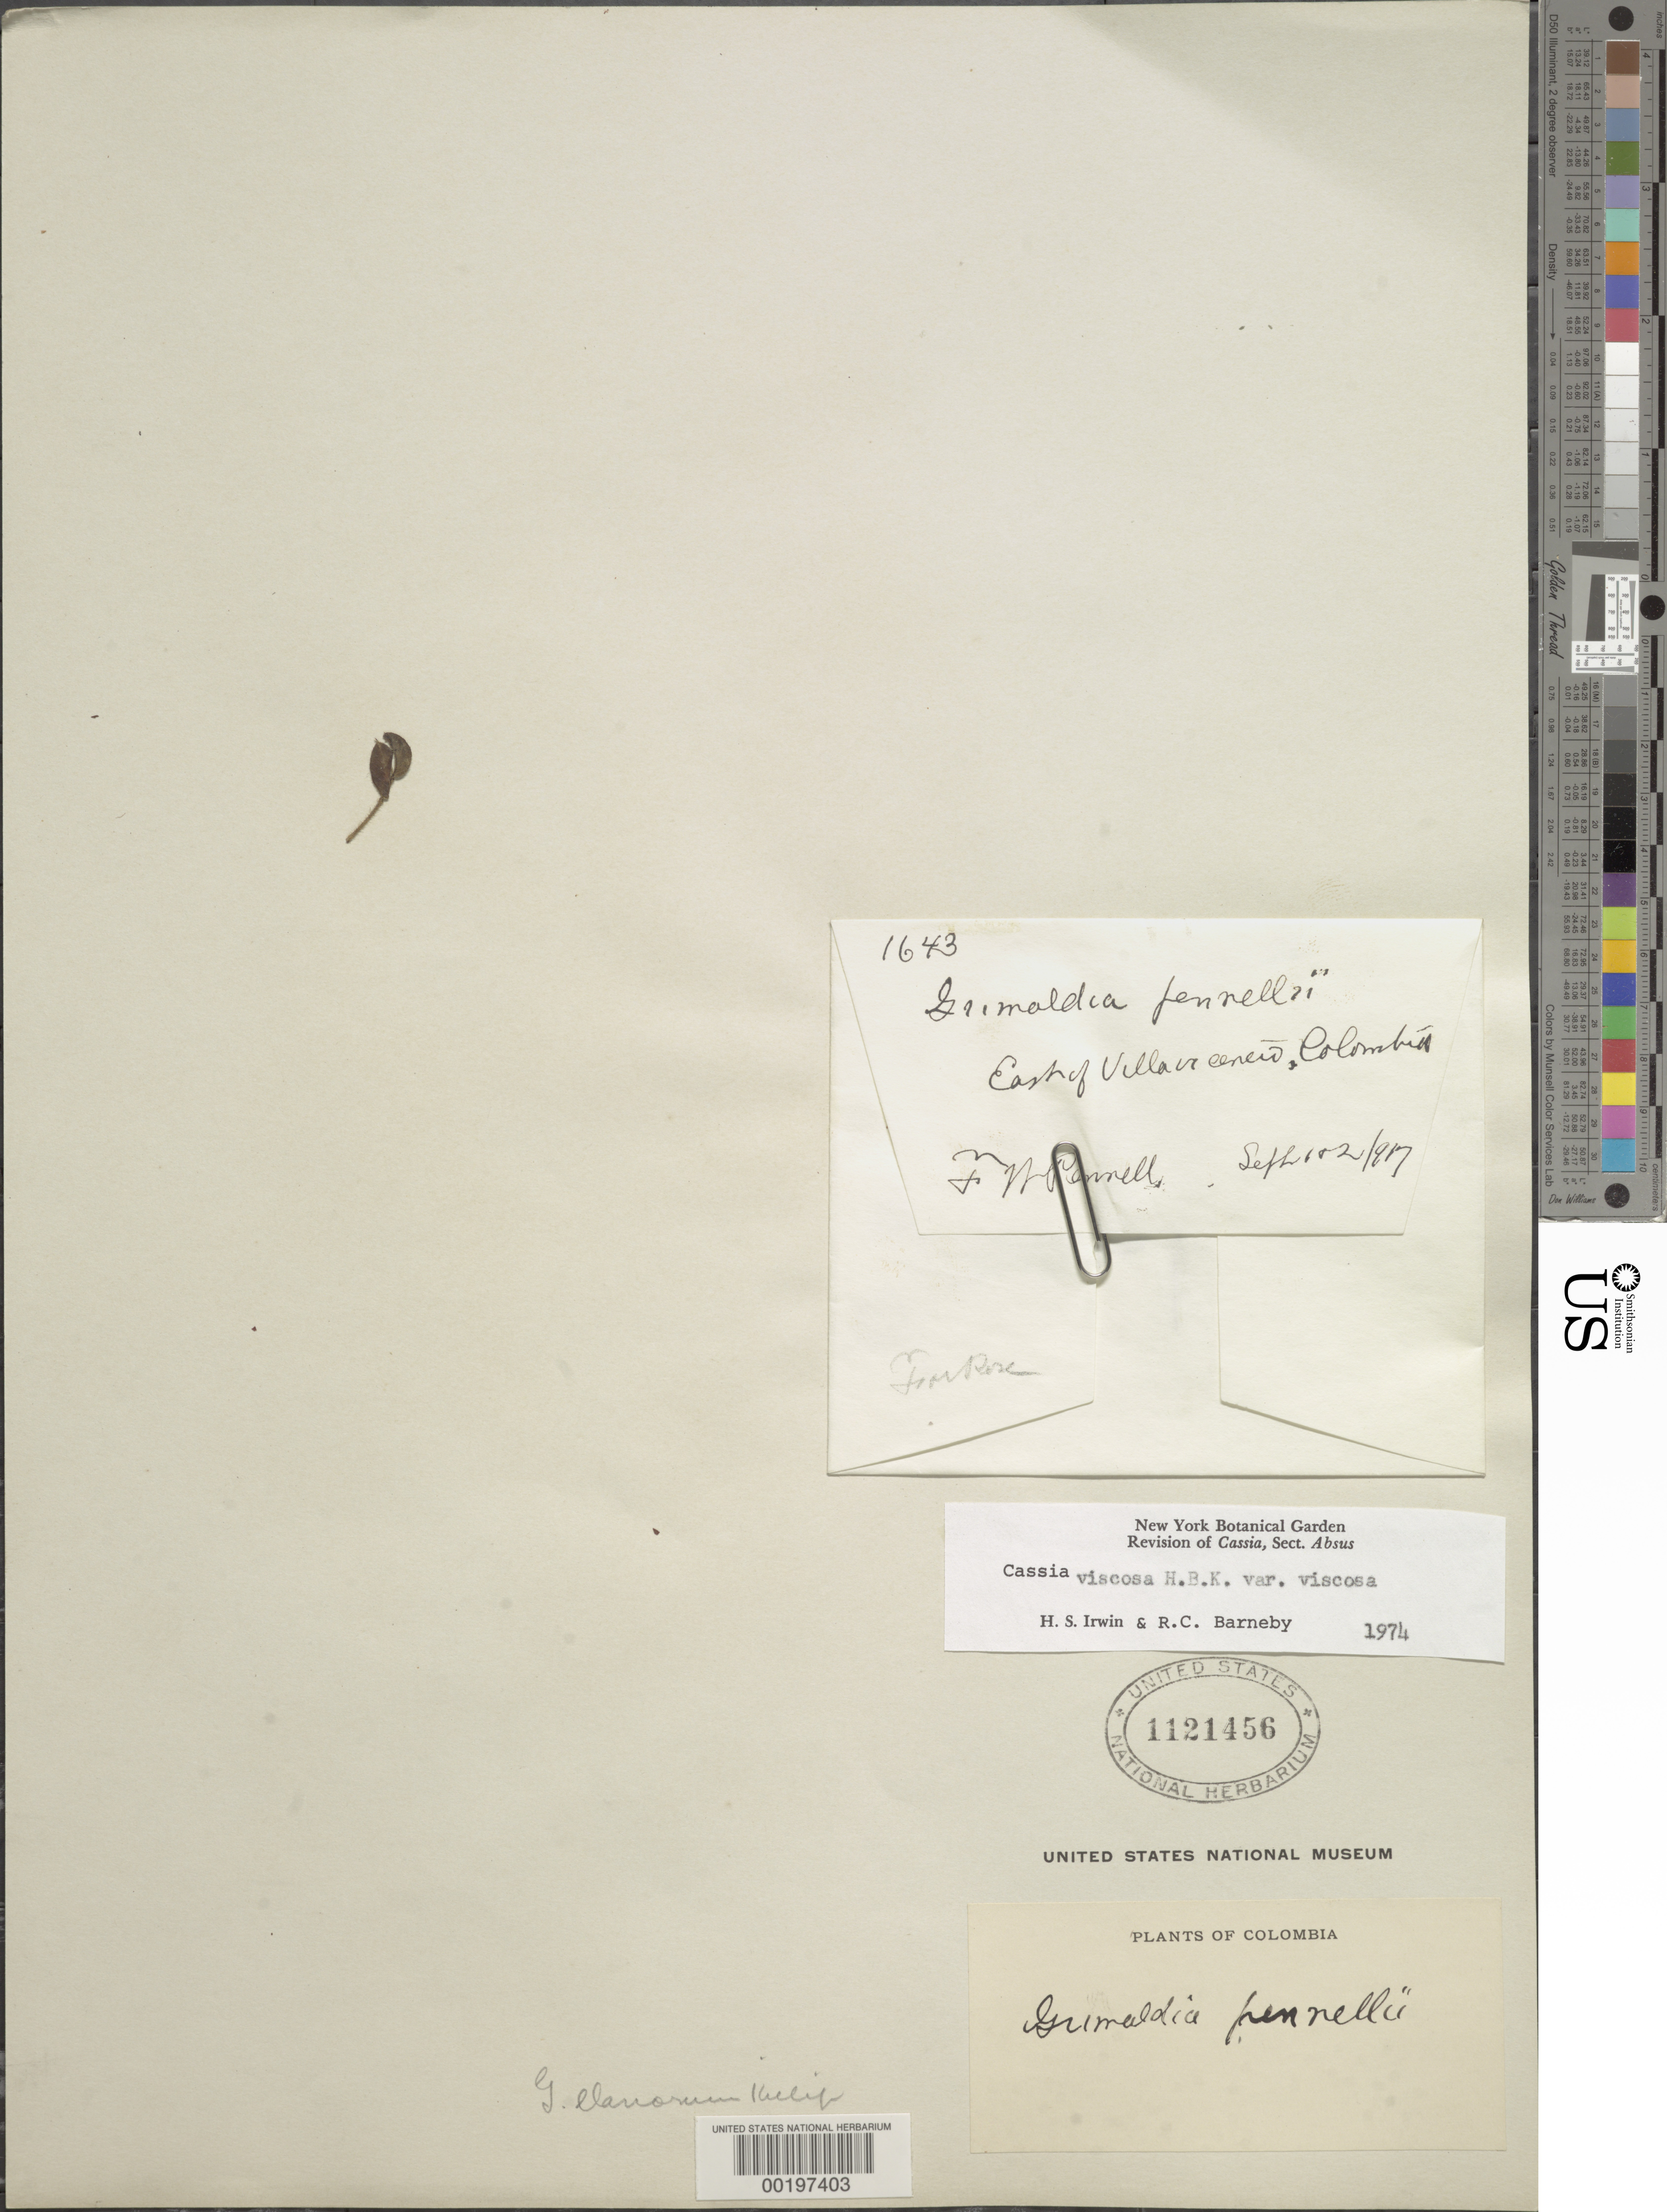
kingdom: Plantae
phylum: Tracheophyta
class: Magnoliopsida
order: Fabales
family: Fabaceae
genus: Chamaecrista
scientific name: Chamaecrista viscosa var. viscosa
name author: (Kunth) H.S. Irwin & Barneby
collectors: F. W. Pennell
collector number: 1643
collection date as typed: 02 Sep 1917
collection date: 1917-09-02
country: Colombia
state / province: Meta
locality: E of Villa Vicencia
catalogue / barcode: US 1121456